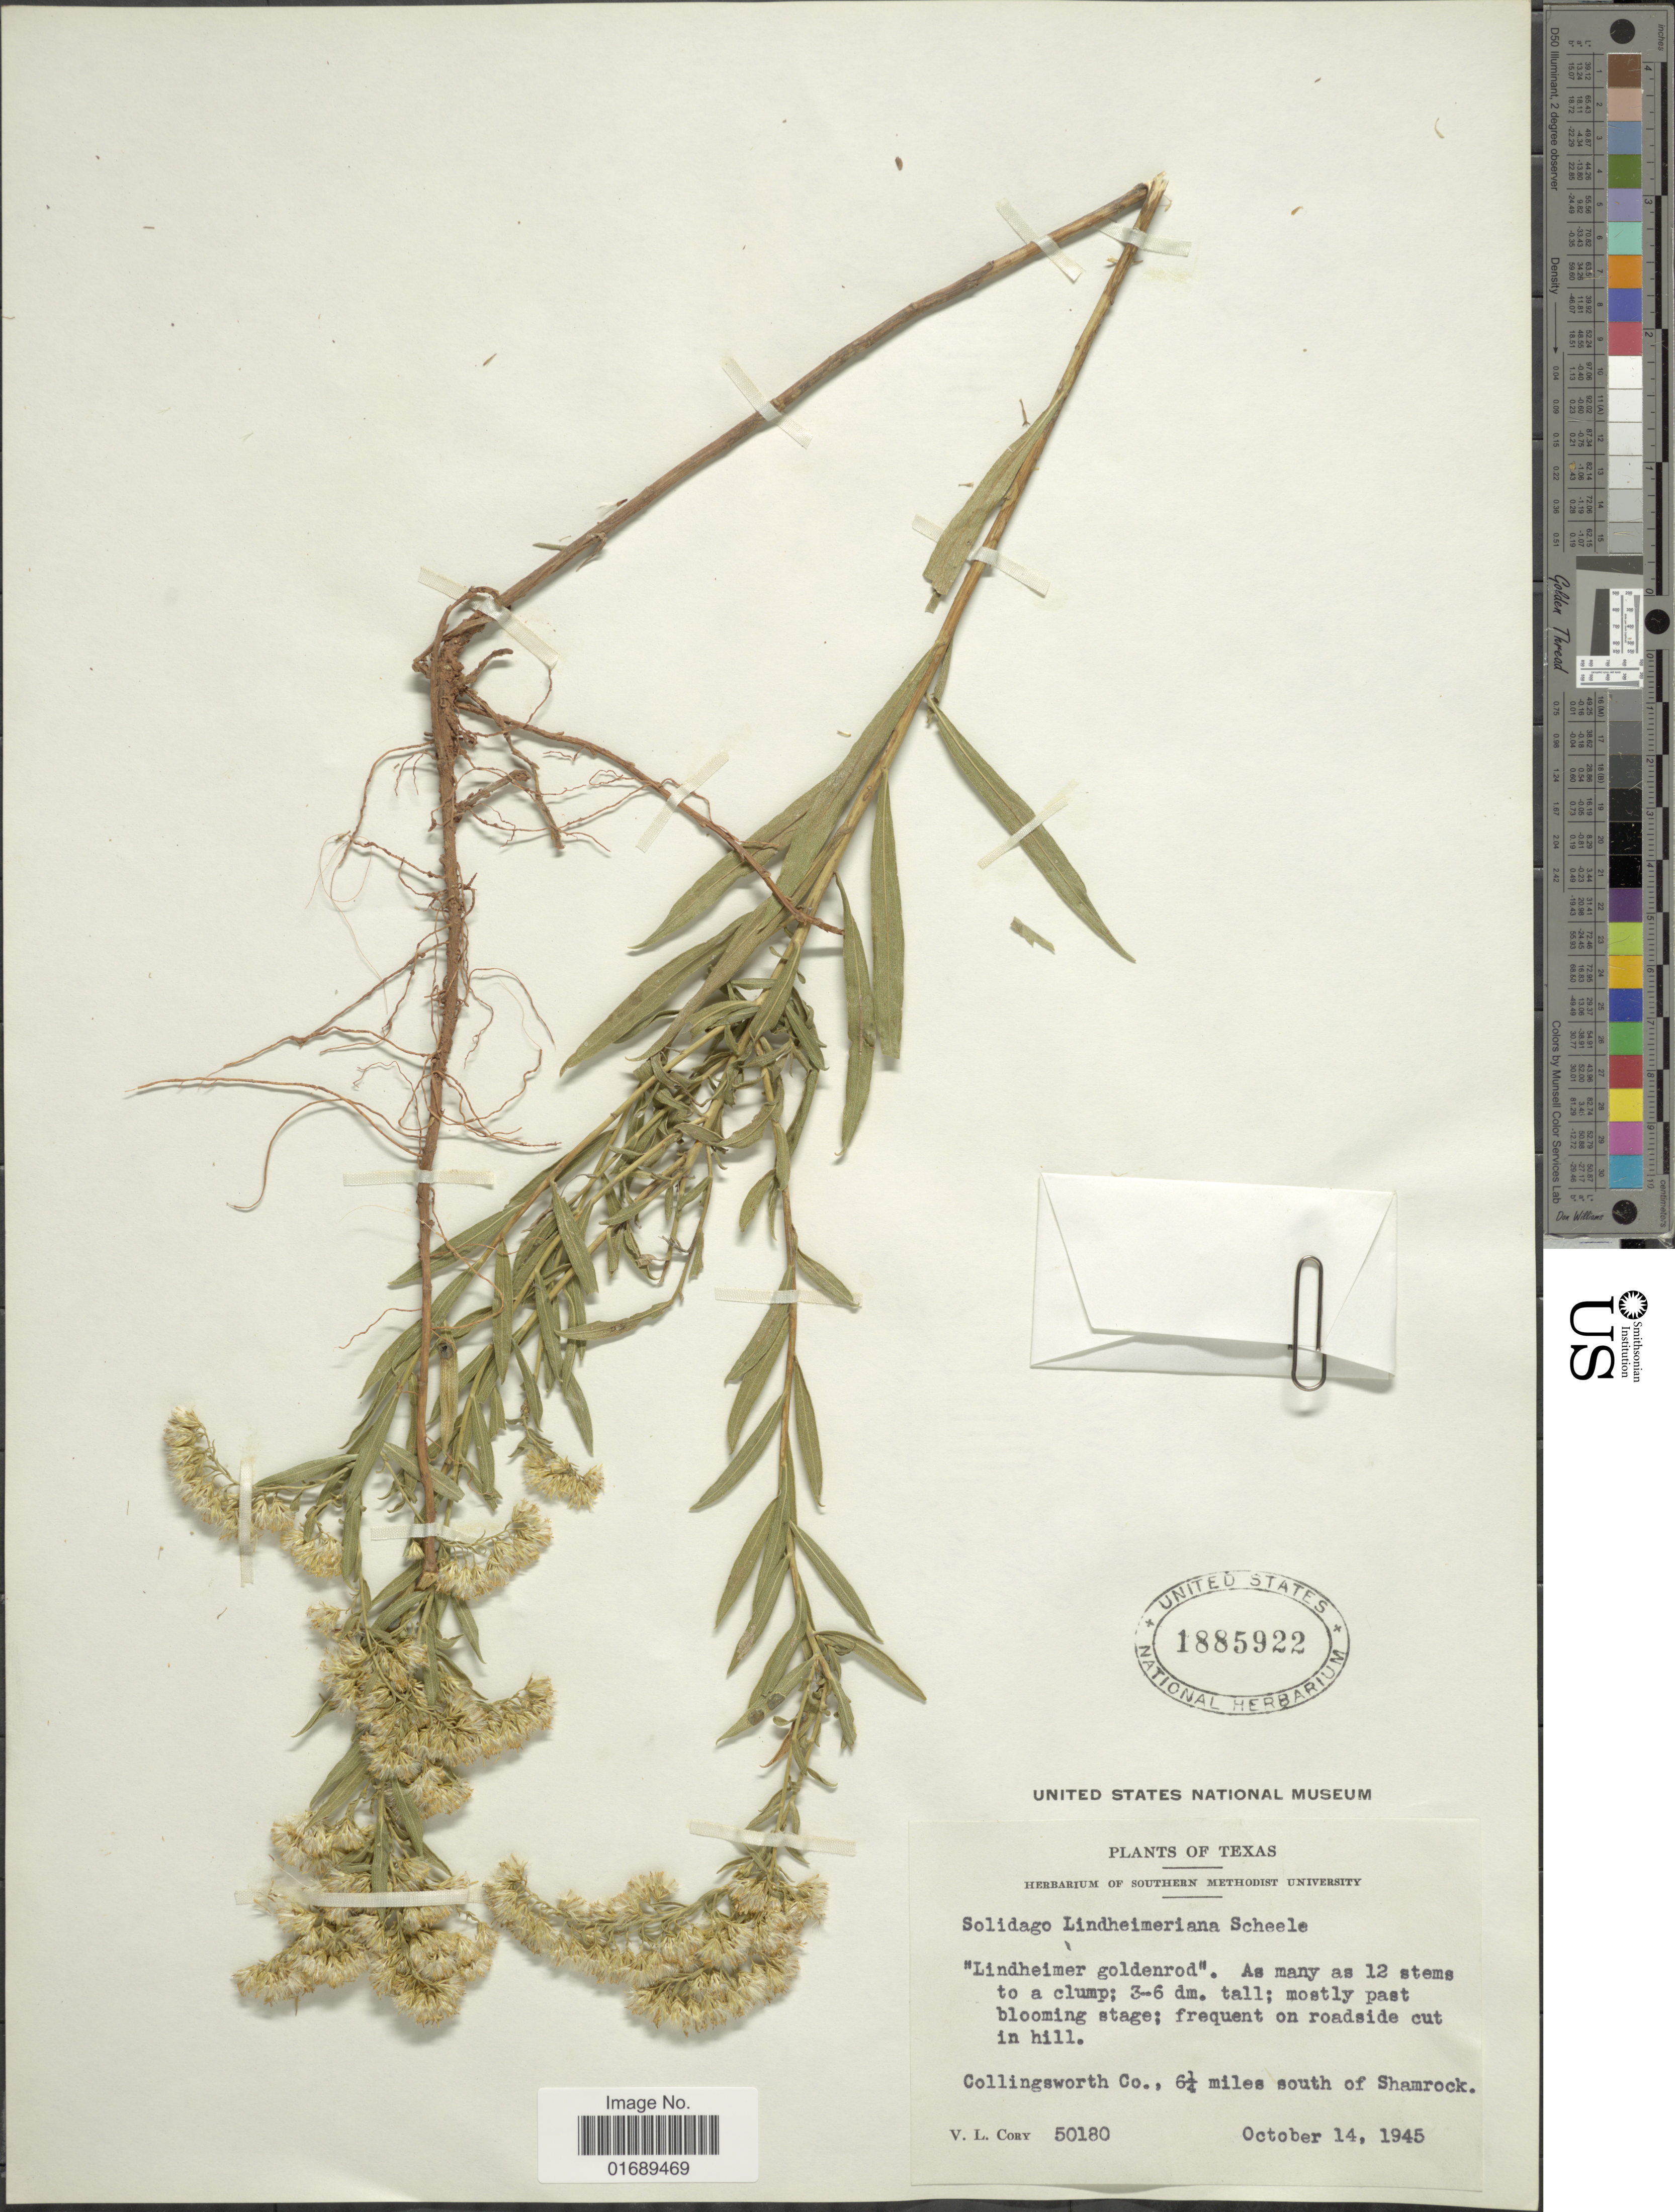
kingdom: Plantae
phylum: Tracheophyta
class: Magnoliopsida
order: Asterales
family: Asteraceae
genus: Solidago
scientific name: Solidago petiolaris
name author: Aiton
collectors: V. Cory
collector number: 50180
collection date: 1945-10-14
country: United States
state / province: Texas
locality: Frequent on roadside cut in hill, Collingsworth Co., 6¼ miles south of Shamrock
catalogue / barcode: US 1885922